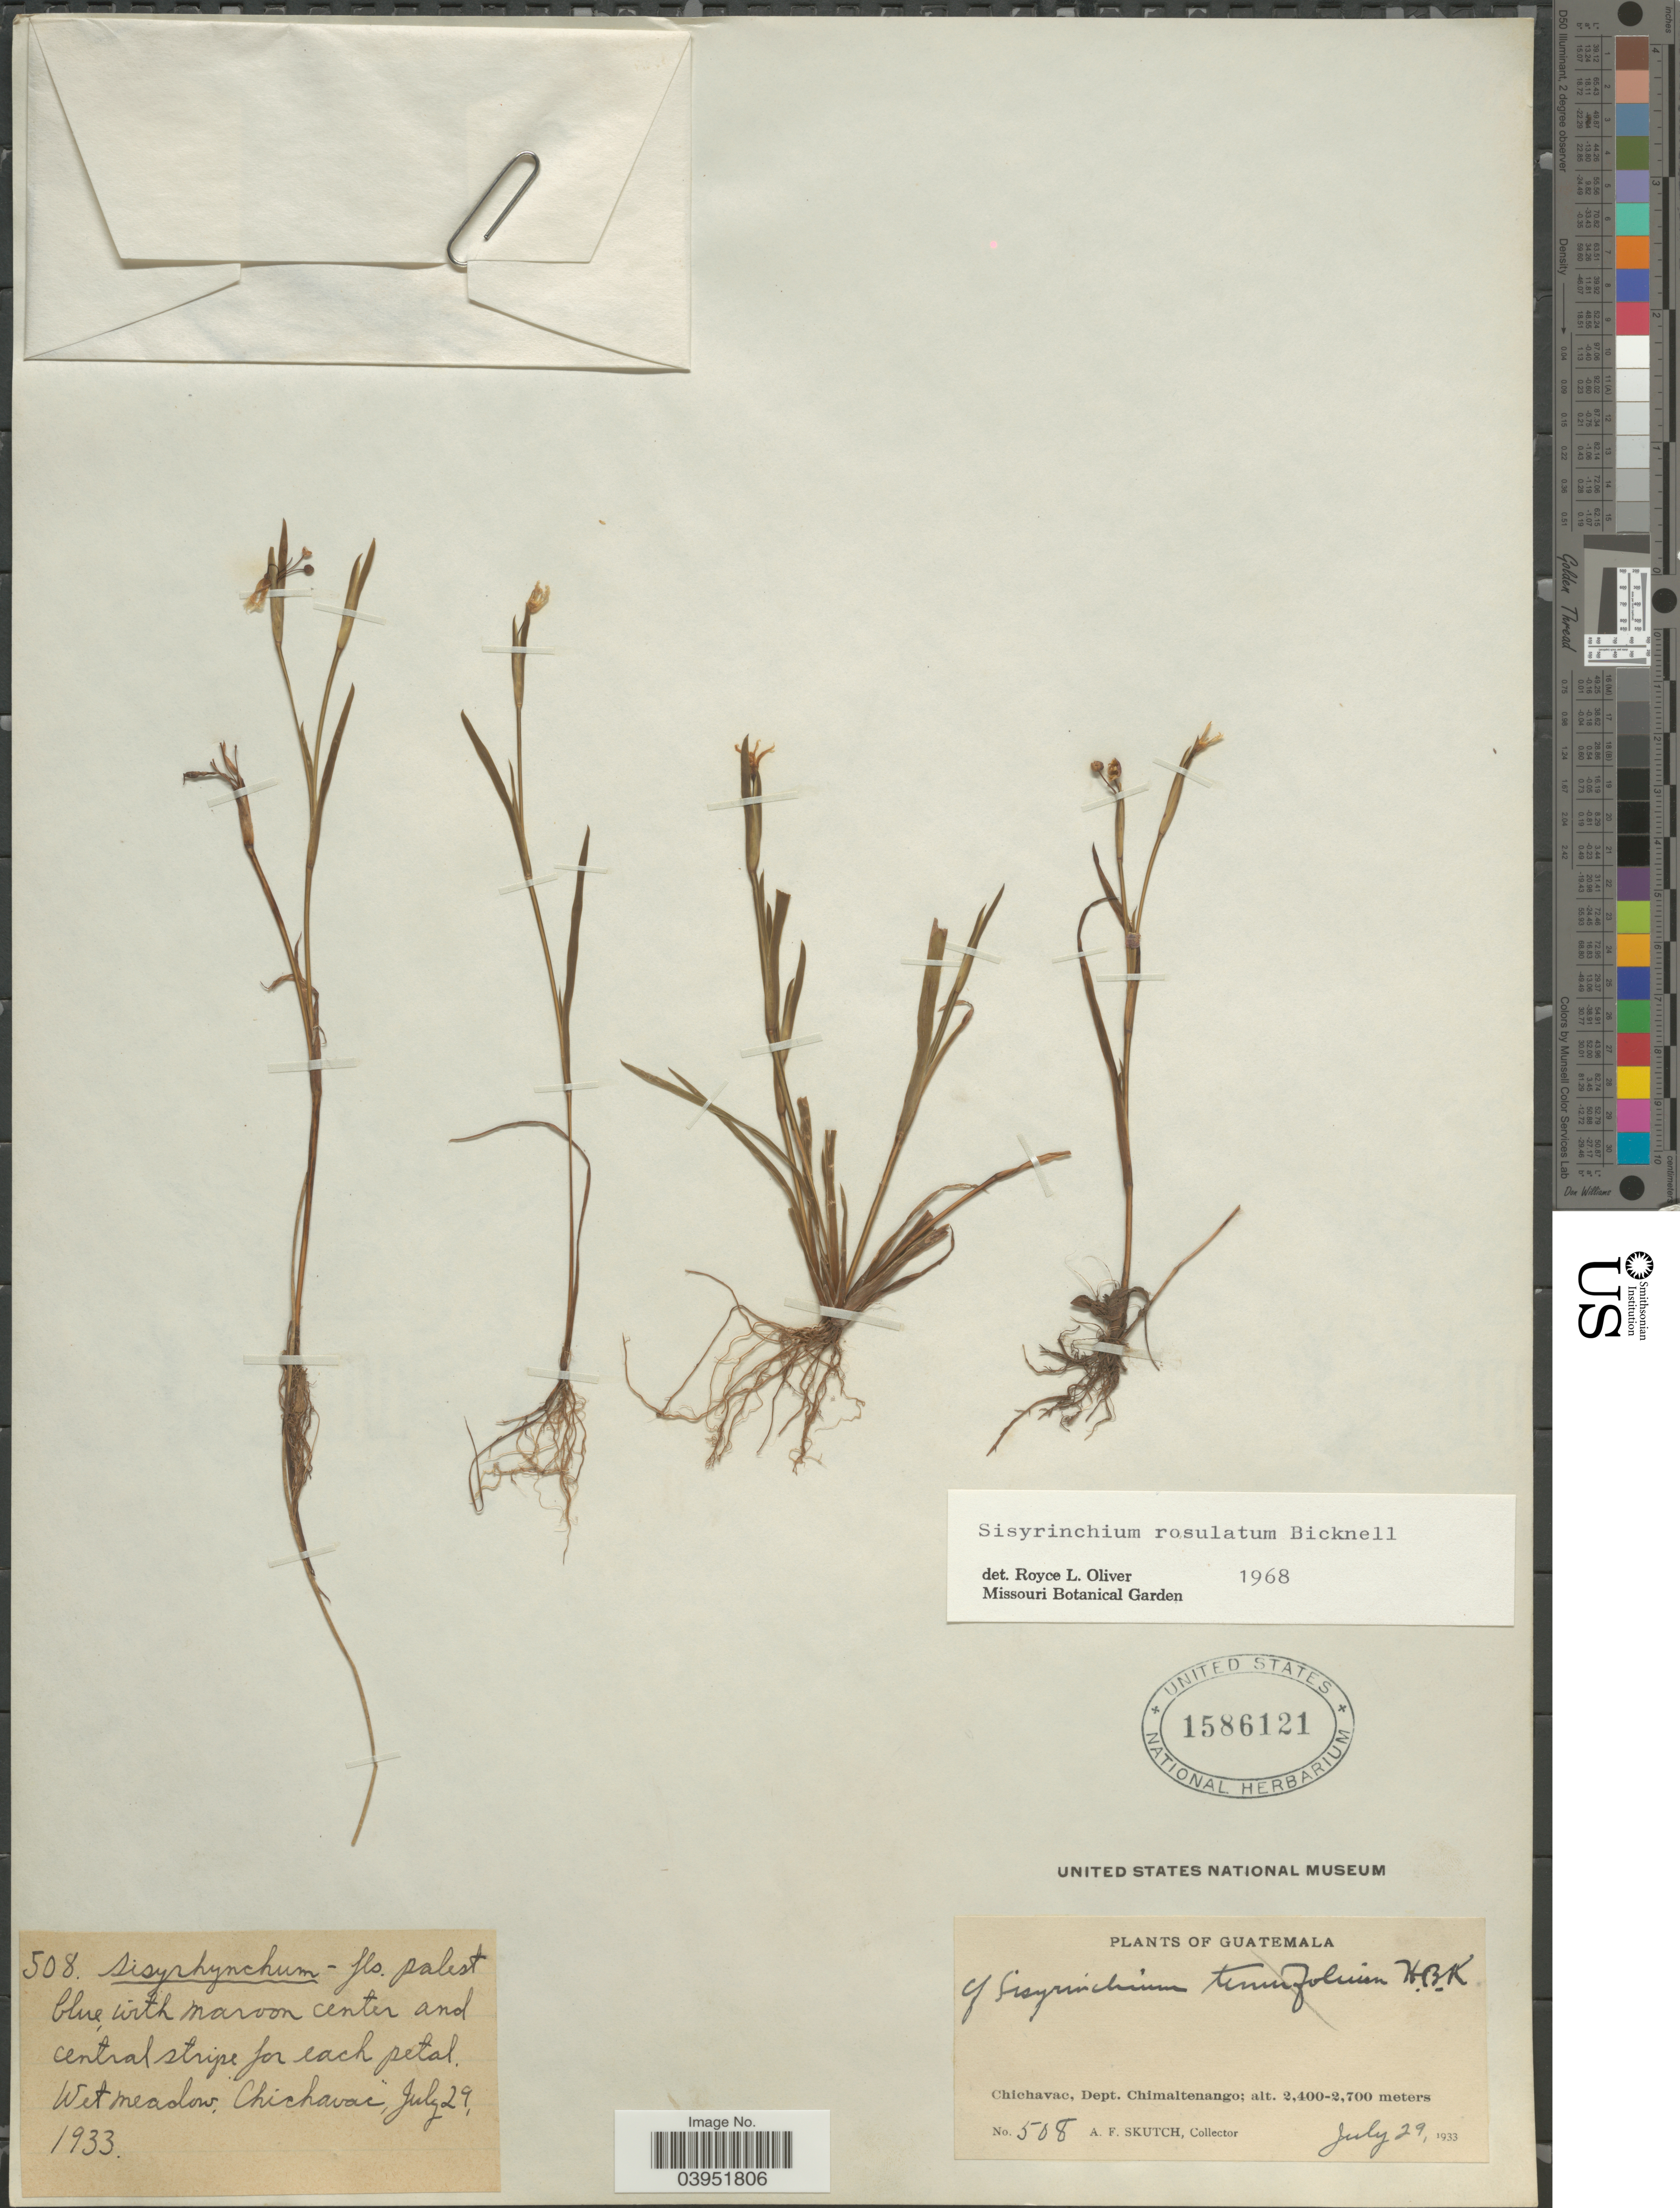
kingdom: Plantae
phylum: Tracheophyta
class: Liliopsida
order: Asparagales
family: Iridaceae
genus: Sisyrinchium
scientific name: Sisyrinchium rosulatum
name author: E.P. Bicknell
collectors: A. F. Skutch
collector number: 508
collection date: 1933-07-29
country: Guatemala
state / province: Chimaltenango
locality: Chichavac, Dept. Chimaltenango.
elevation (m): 2400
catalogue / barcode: US 1586121